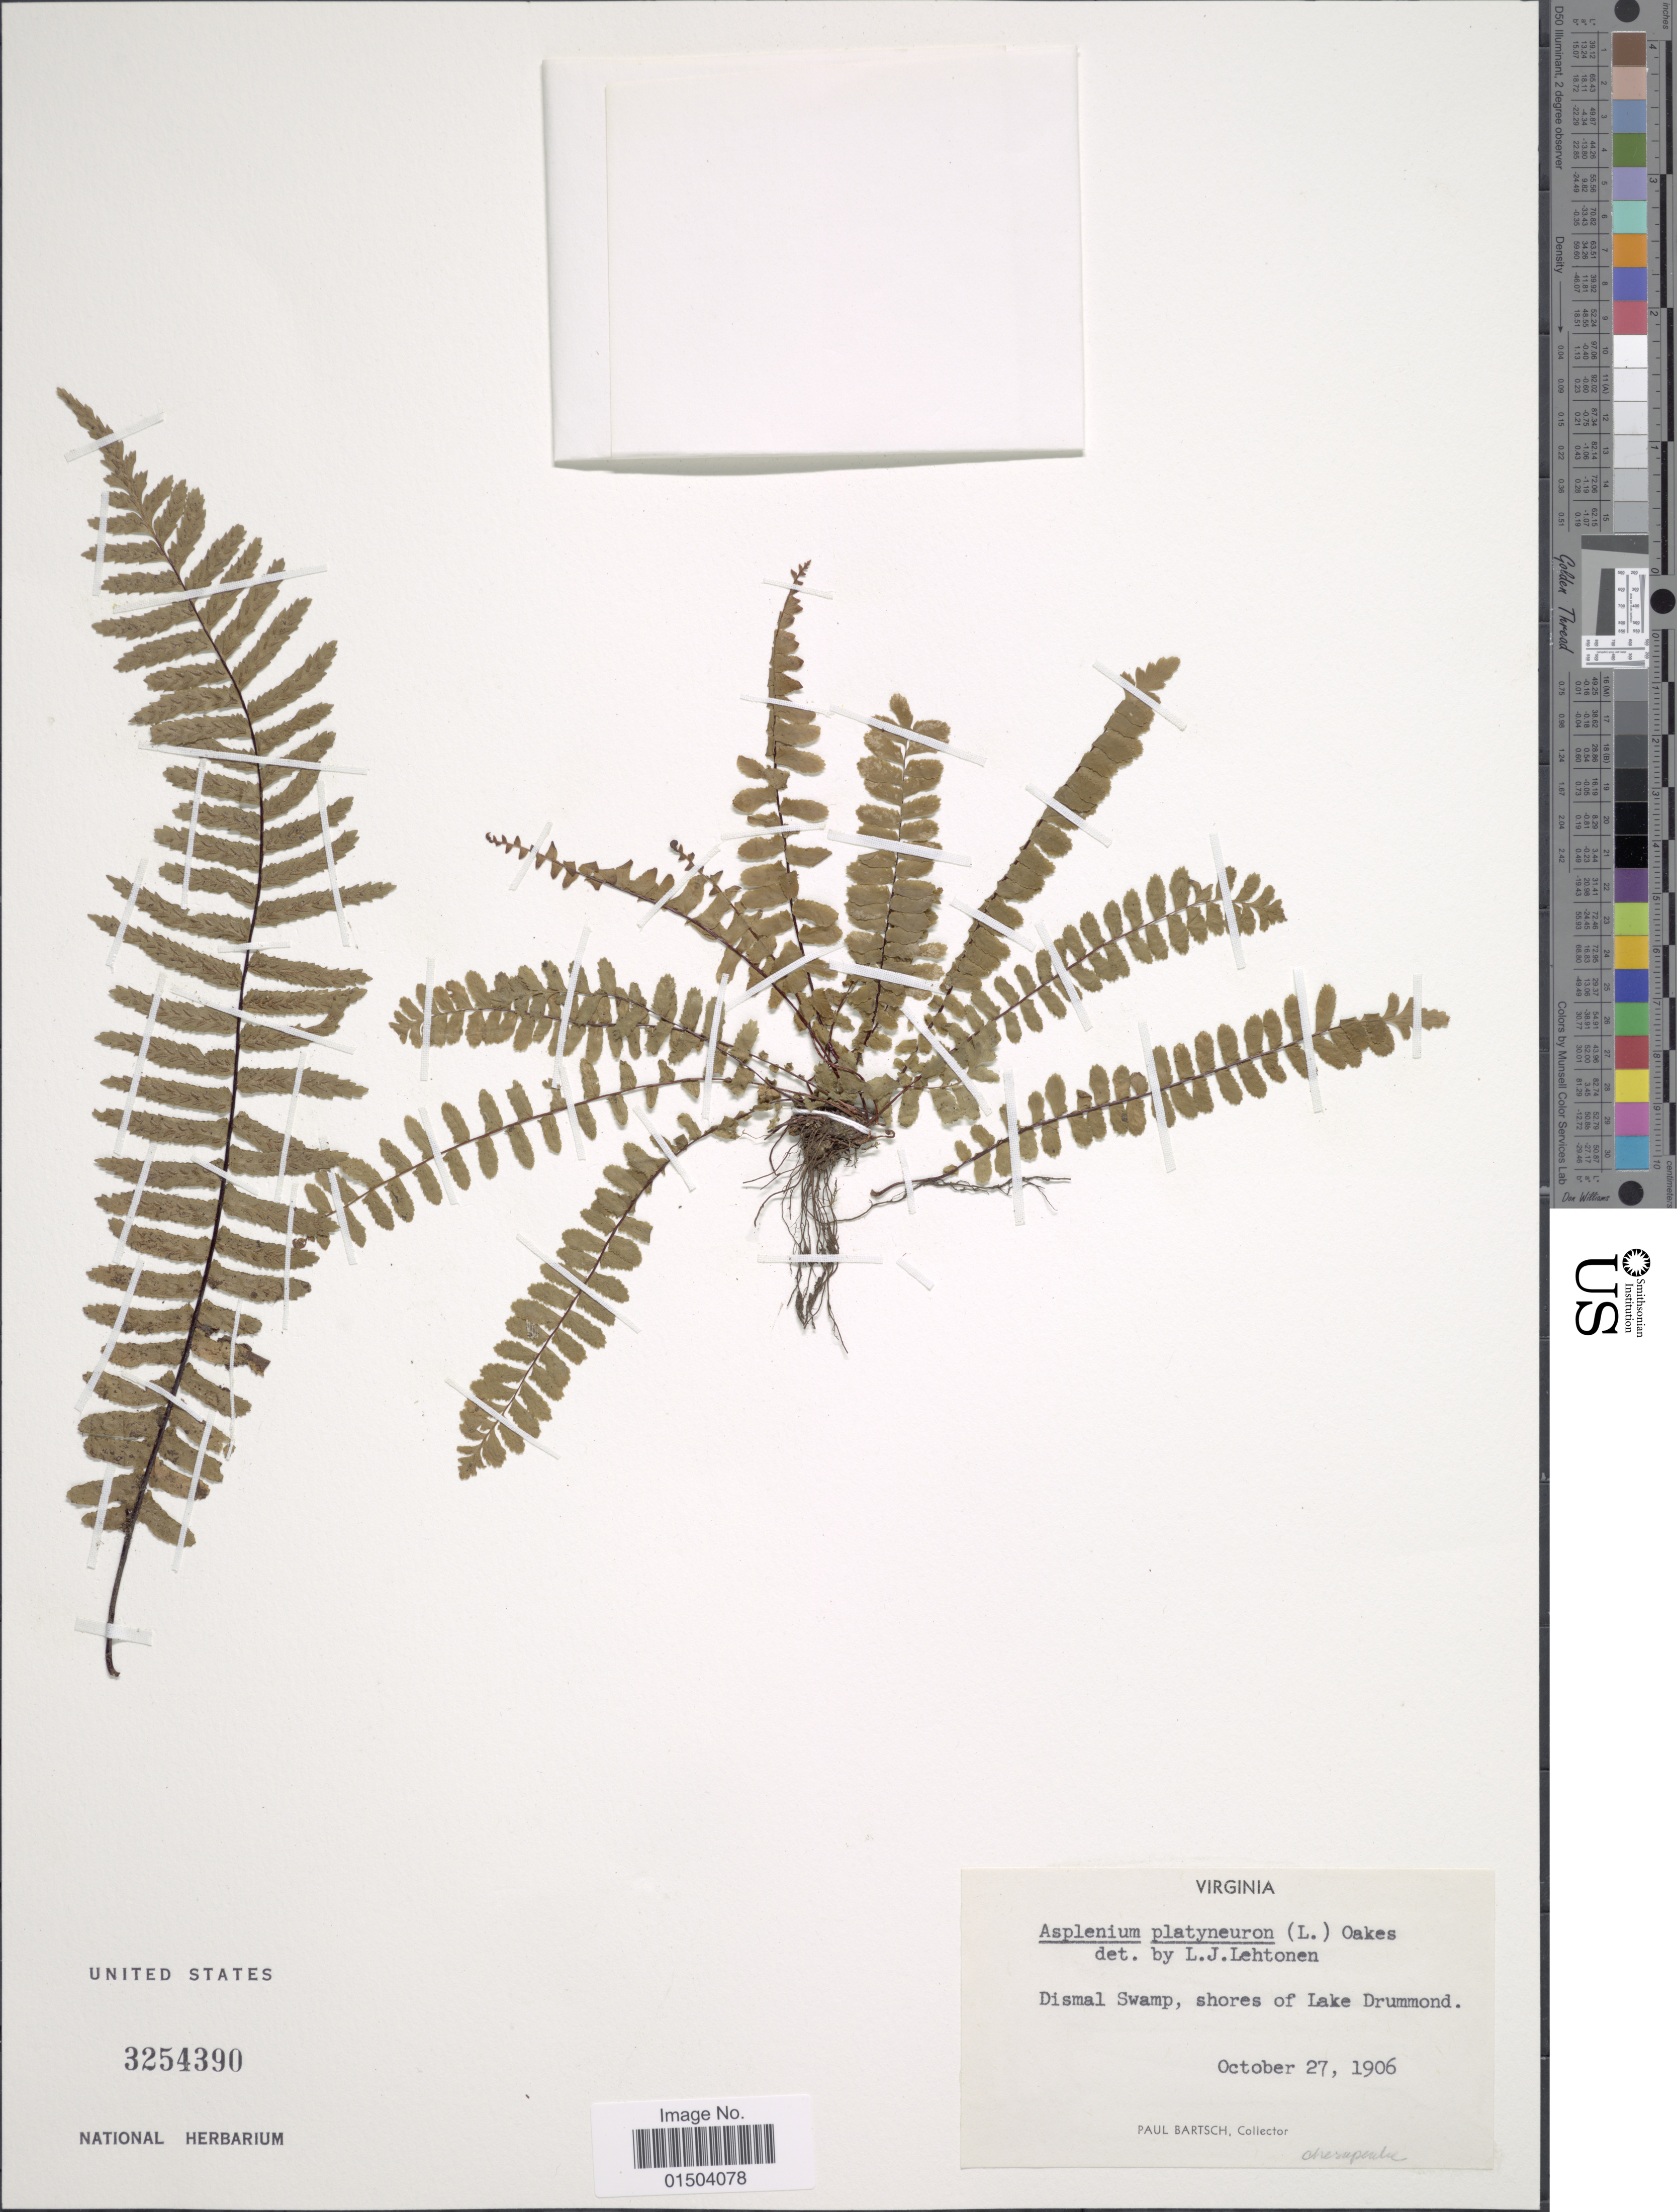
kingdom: Plantae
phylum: Tracheophyta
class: Polypodiopsida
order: Polypodiales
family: Aspleniaceae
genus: Asplenium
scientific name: Asplenium platyneuron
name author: (L.) Britton, Stearns & Poggenb.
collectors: P. Bartsch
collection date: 1906-10-27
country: United States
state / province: Virginia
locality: Dismal Swamp, shores of Lake Drummond.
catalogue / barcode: US 3254390